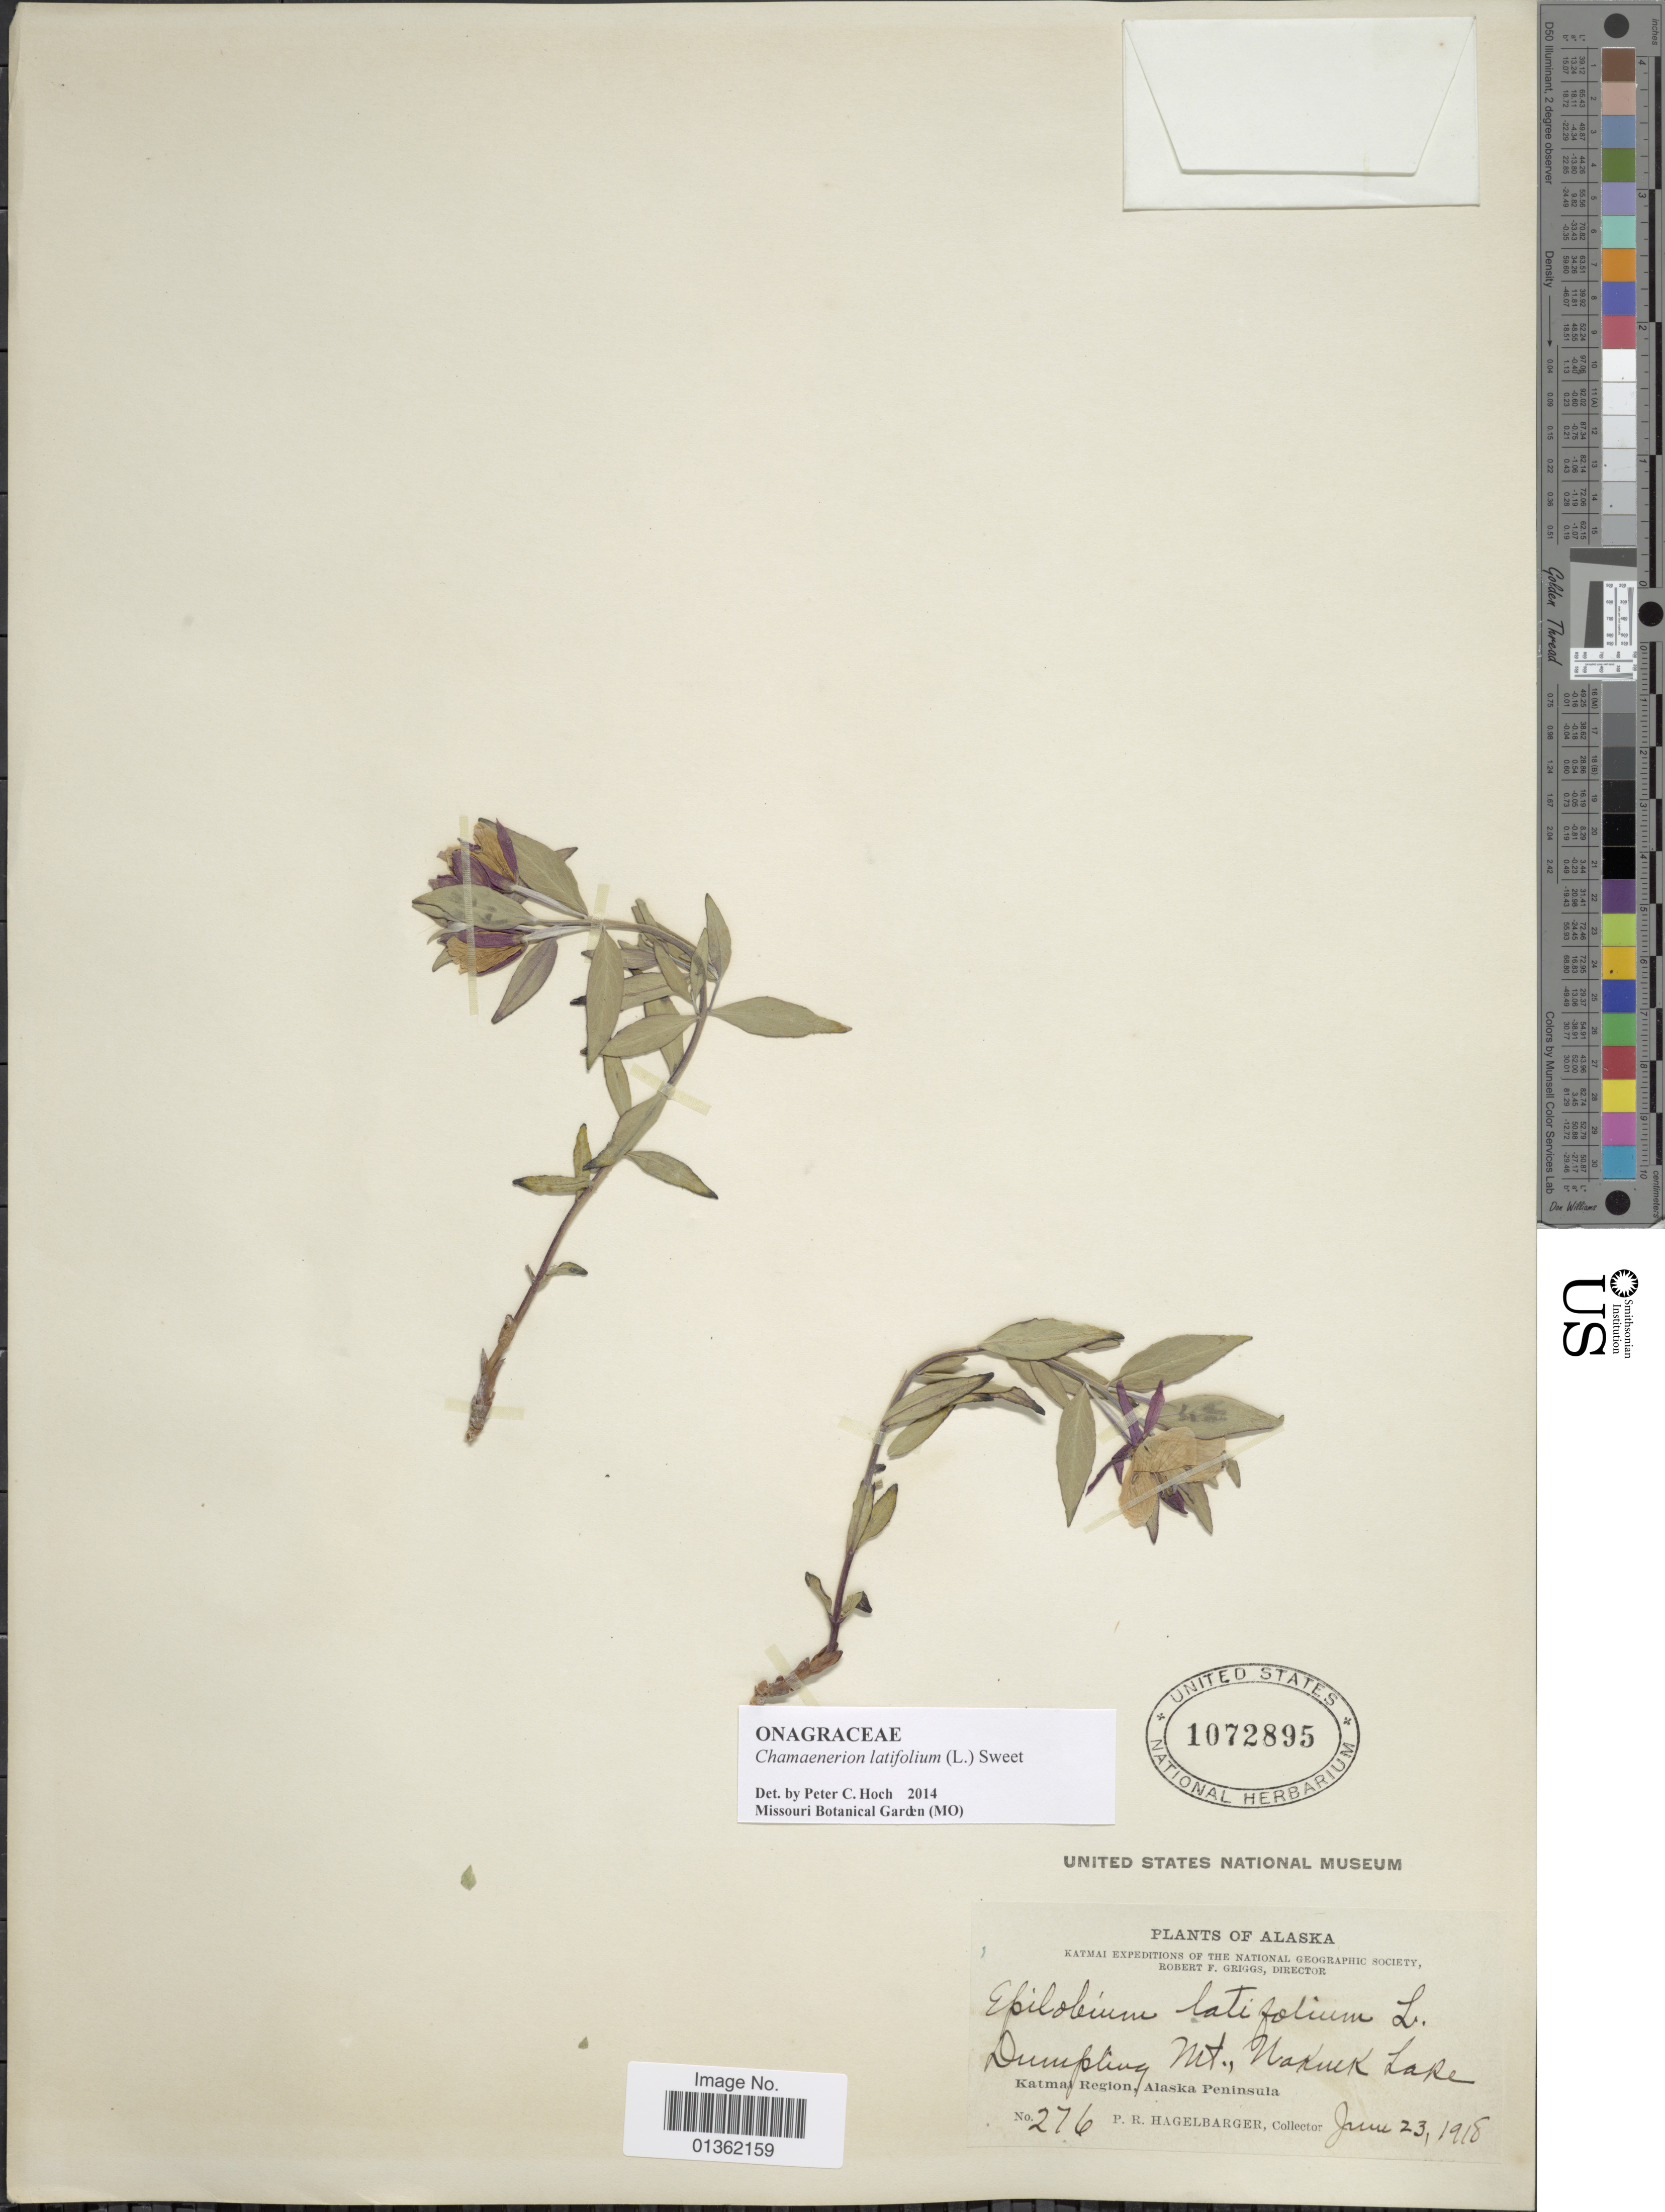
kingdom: Plantae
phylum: Tracheophyta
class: Magnoliopsida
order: Myrtales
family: Onagraceae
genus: Chamaenerion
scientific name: Chamaenerion latifolium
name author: (L.) Th. Fr. & Lange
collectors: P. Hagelbarger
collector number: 276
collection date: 1918-06-23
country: United States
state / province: Alaska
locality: Dumpling Mt., Naknek Lake. Katmai Region.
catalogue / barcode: US 1072895